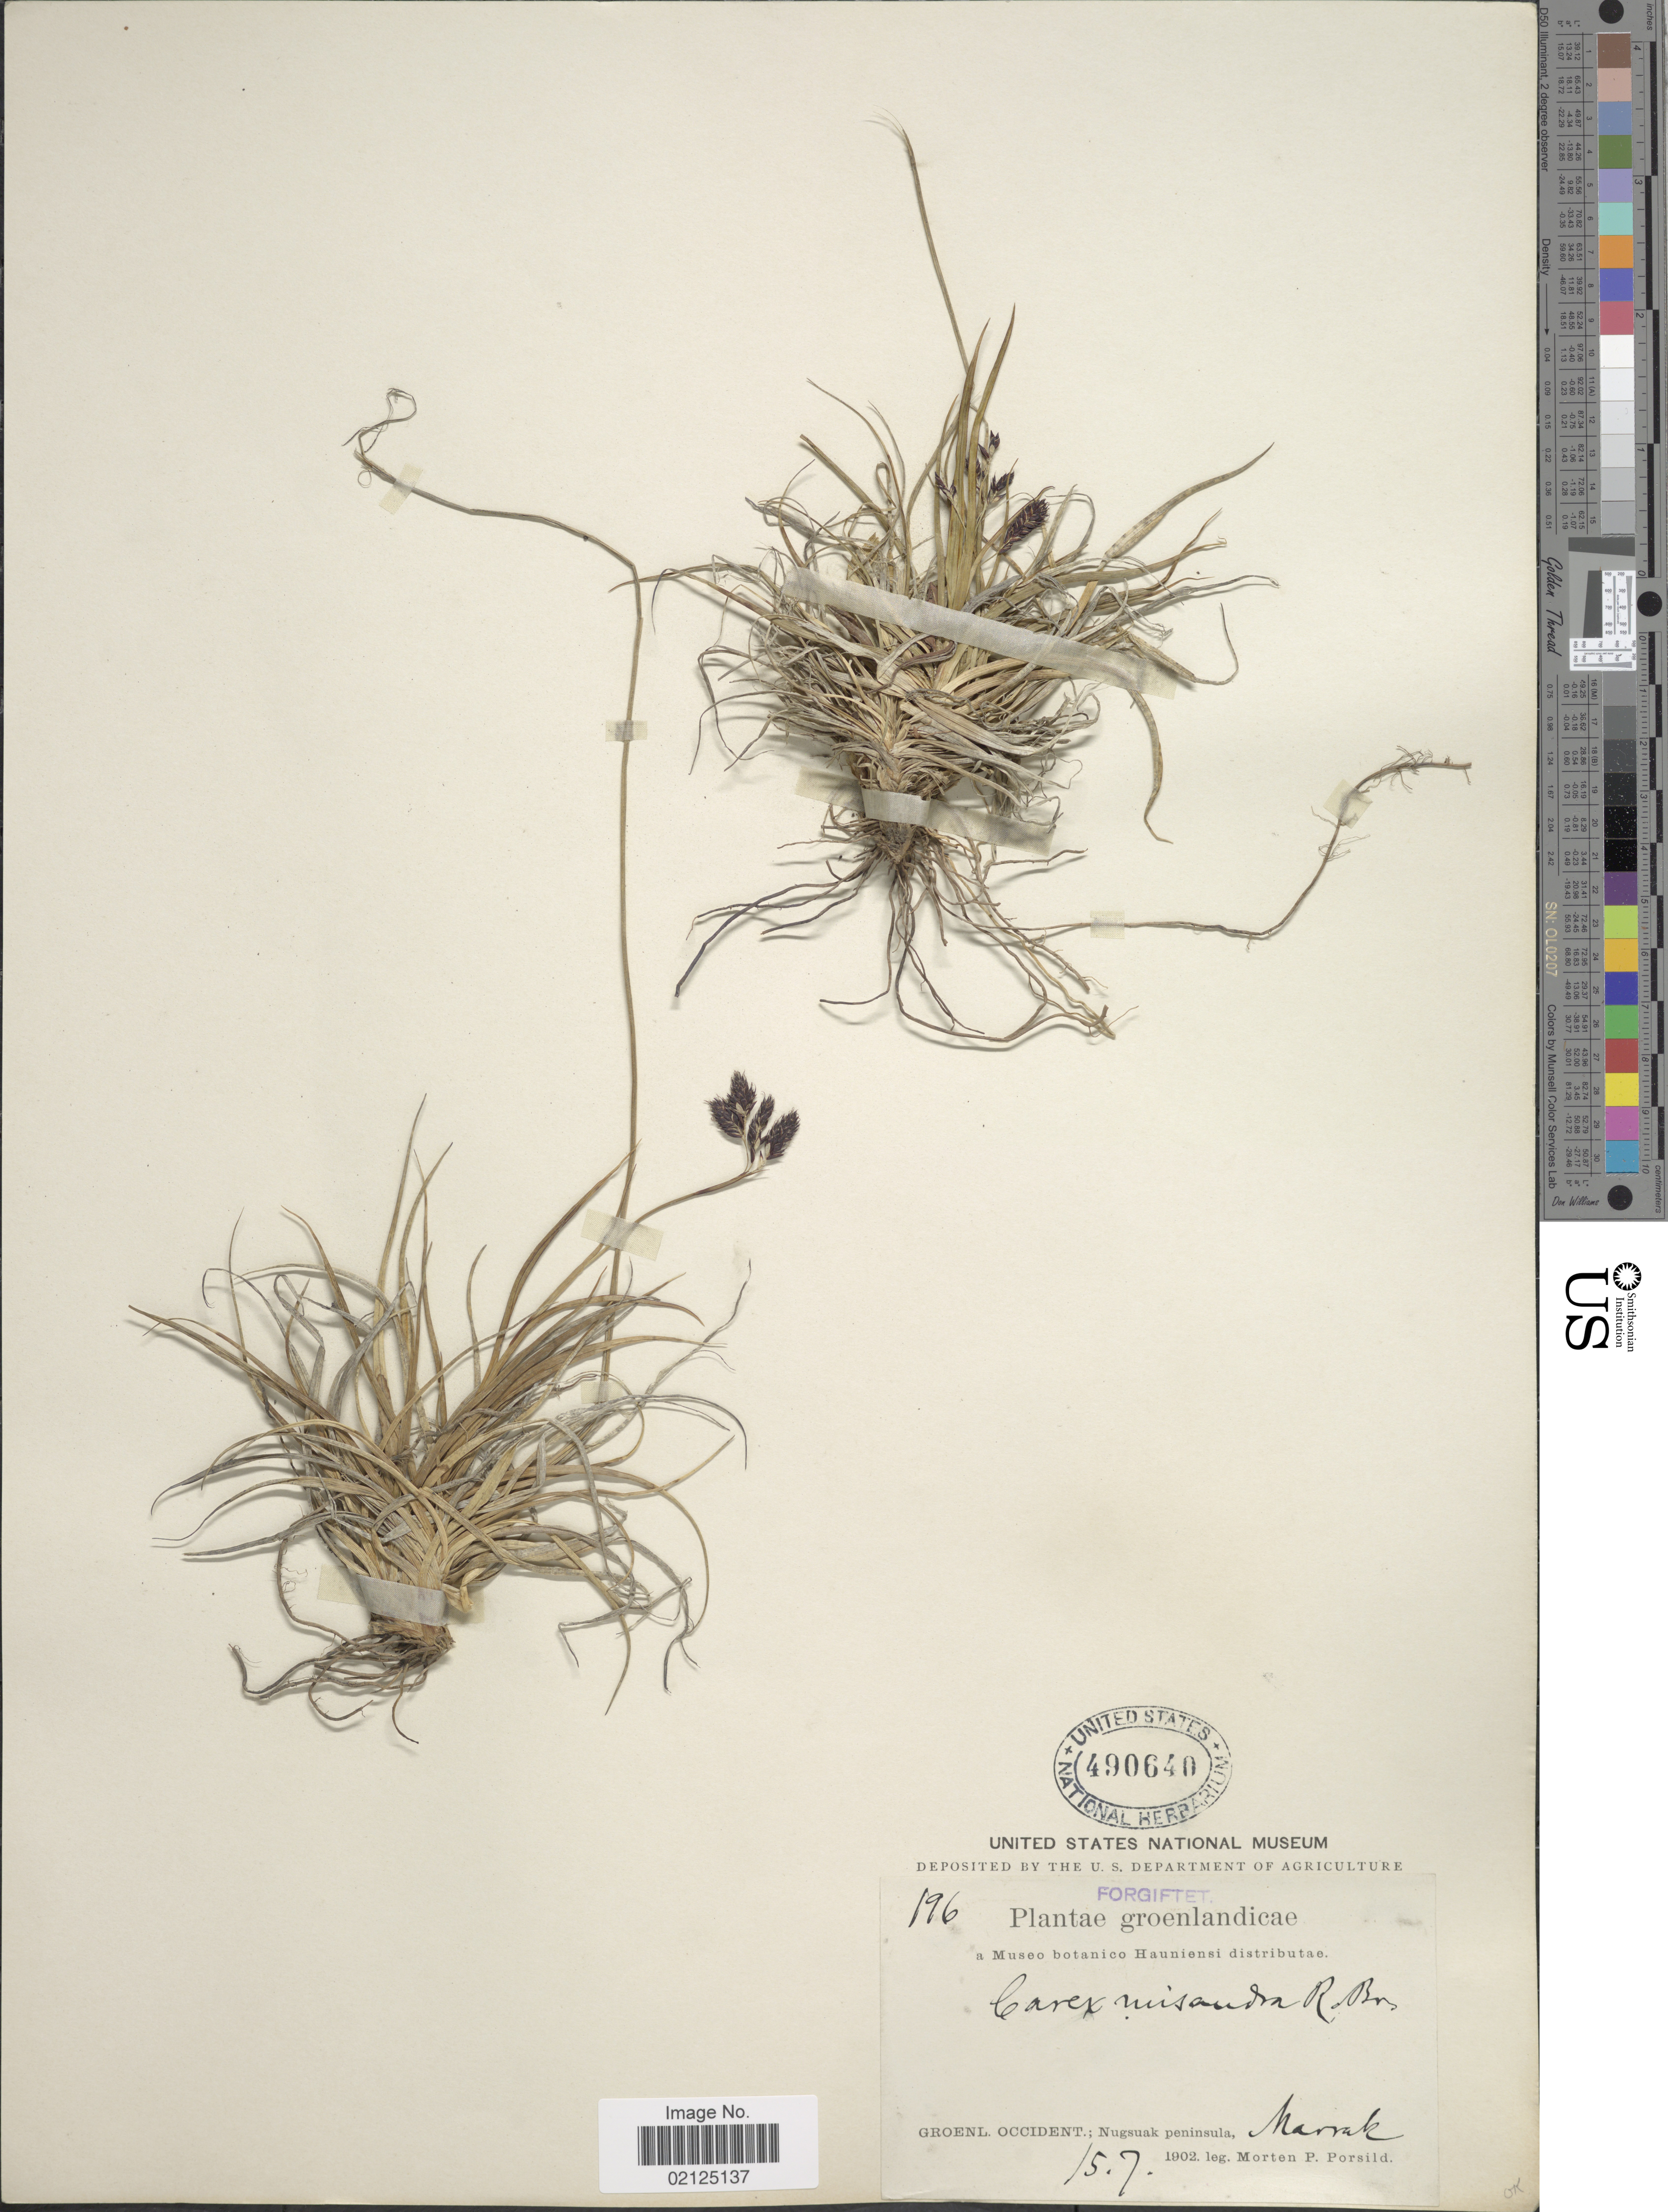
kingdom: Plantae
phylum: Tracheophyta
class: Liliopsida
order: Poales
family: Cyperaceae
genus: Carex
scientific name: Carex fuliginosa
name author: Schkuhr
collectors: M. P. Porsild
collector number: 196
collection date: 1902-07-15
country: Greenland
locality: Groenl. Occident; Nugsuak peninsula Narrak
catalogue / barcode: US 490640